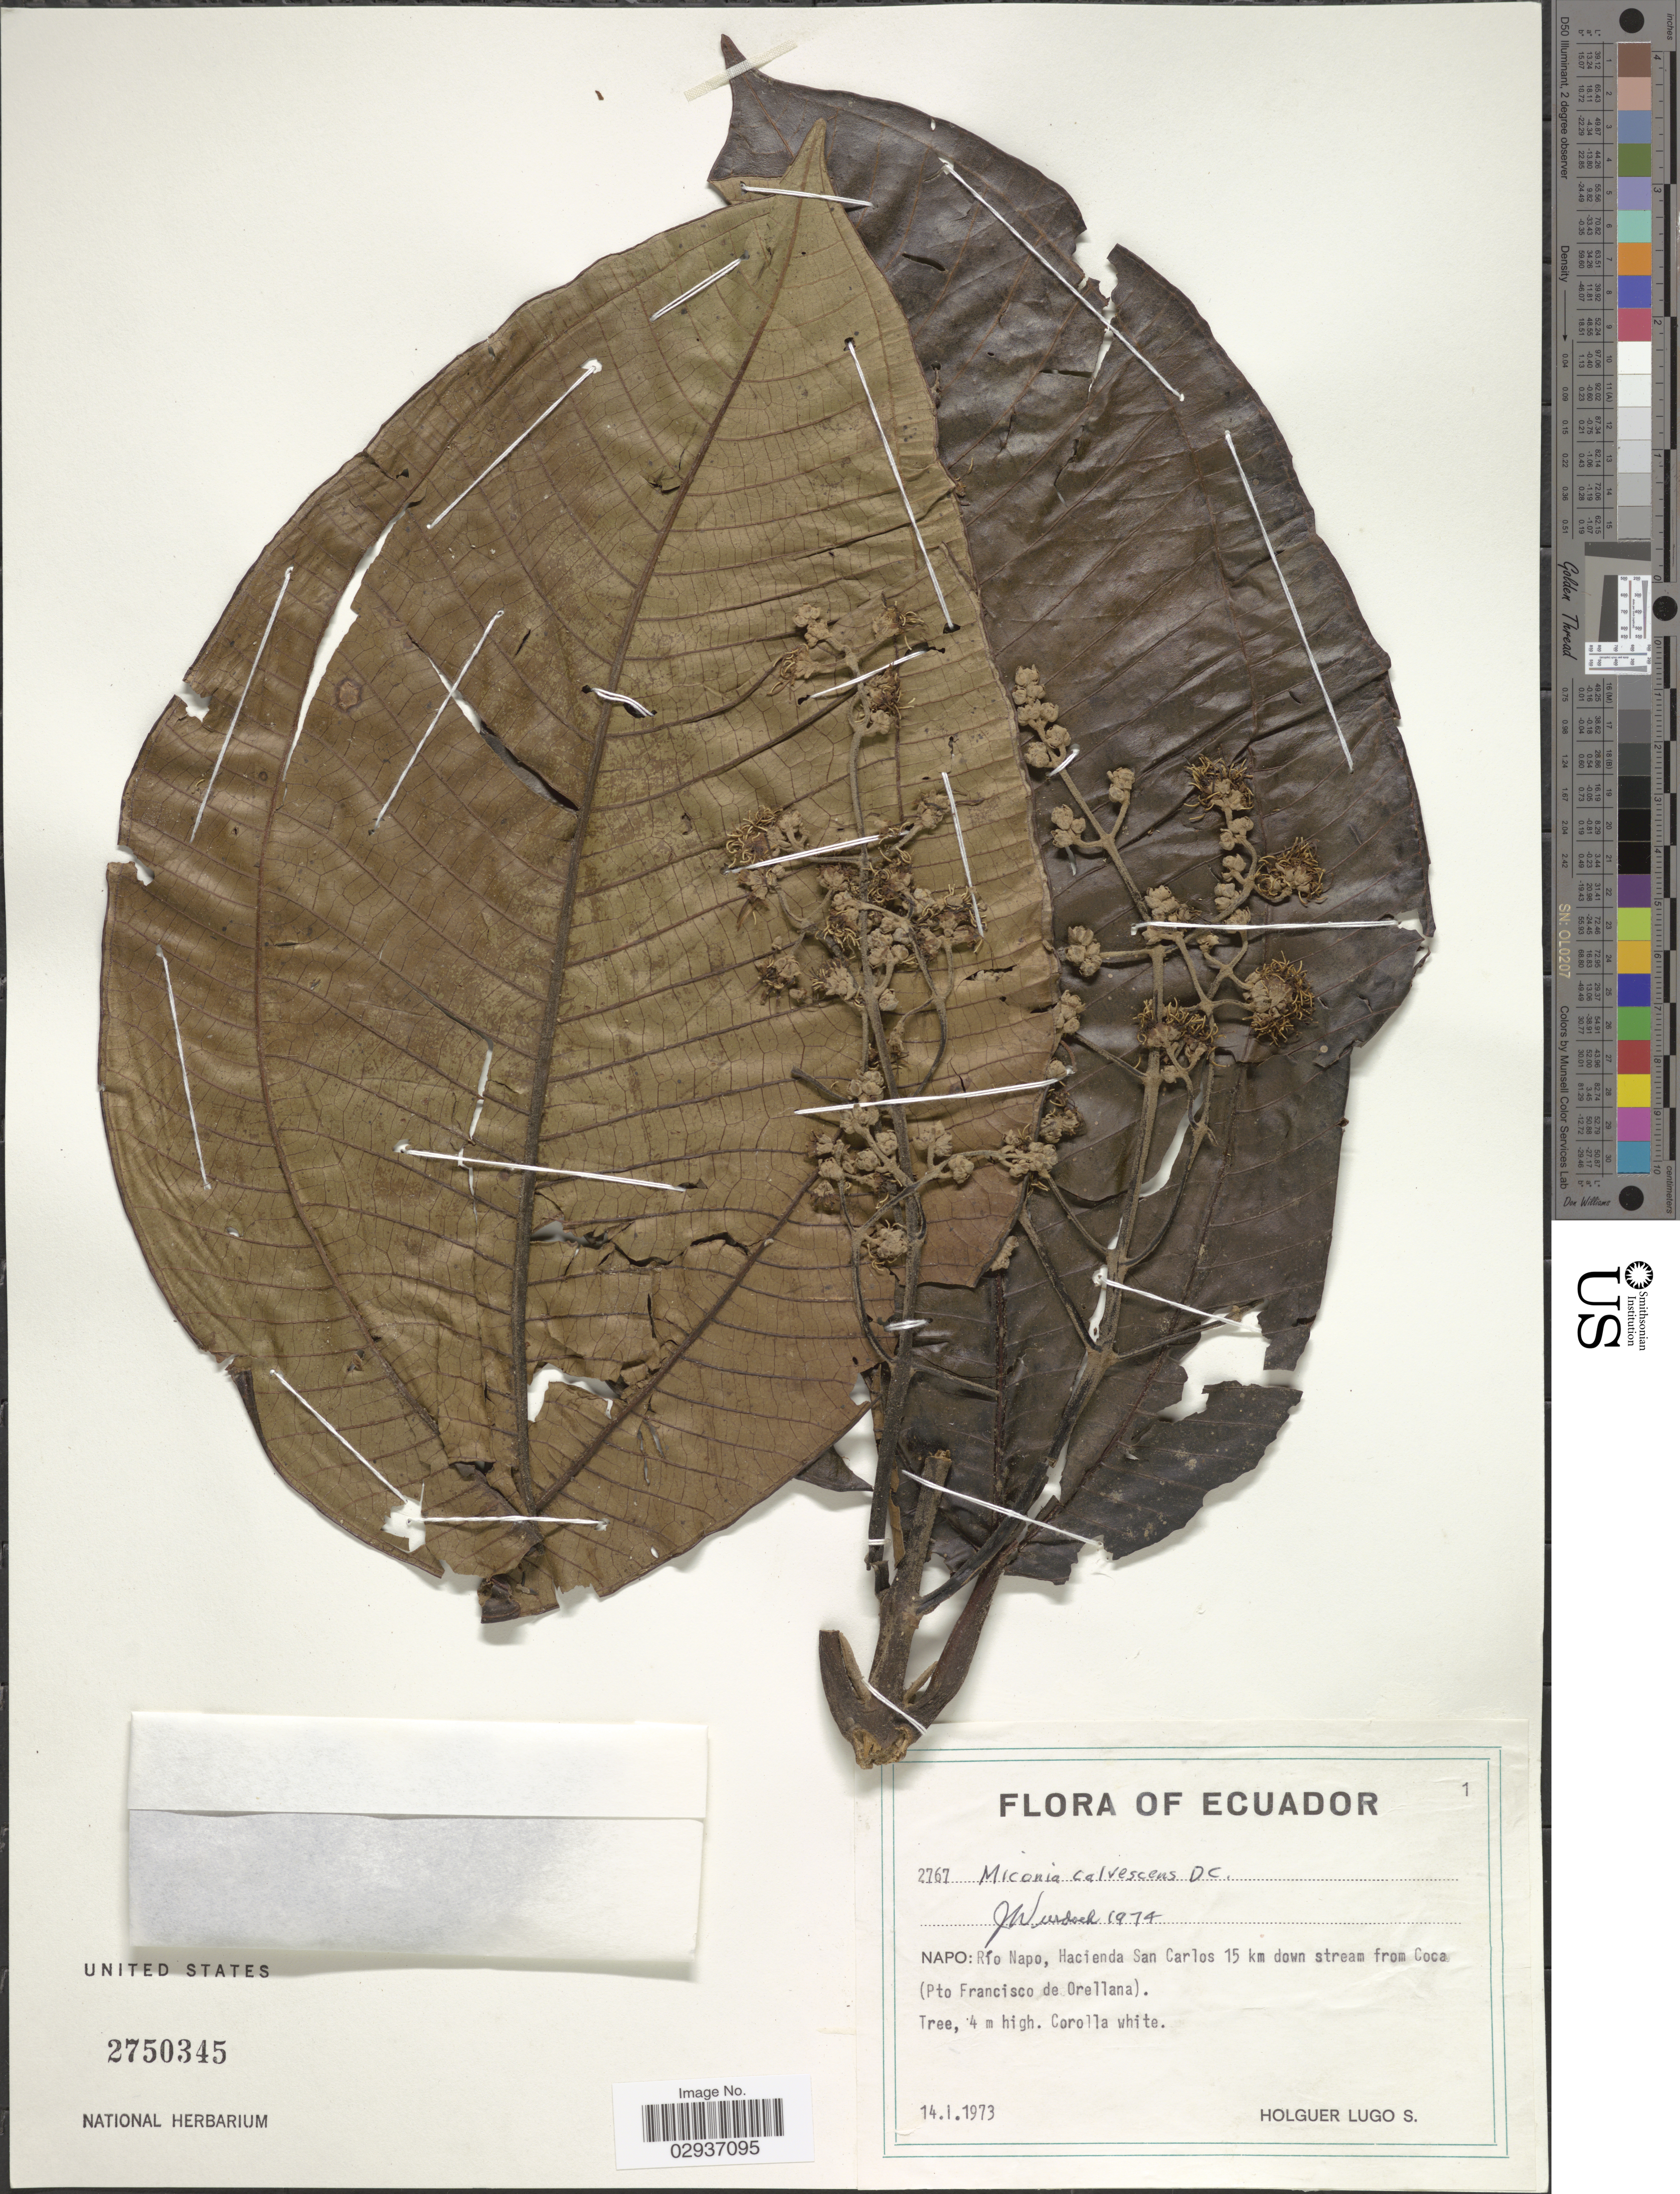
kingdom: Plantae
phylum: Tracheophyta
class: Magnoliopsida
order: Myrtales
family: Melastomataceae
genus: Miconia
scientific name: Miconia calvescens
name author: DC.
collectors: H. Lugo S.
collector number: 2767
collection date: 1973-01-14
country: Ecuador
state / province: Napo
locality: Napo: Río Napo, Hacienda San Carlos 15 km down stream from Coca (Pto Francisco de Orellana).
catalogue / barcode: US 2750345